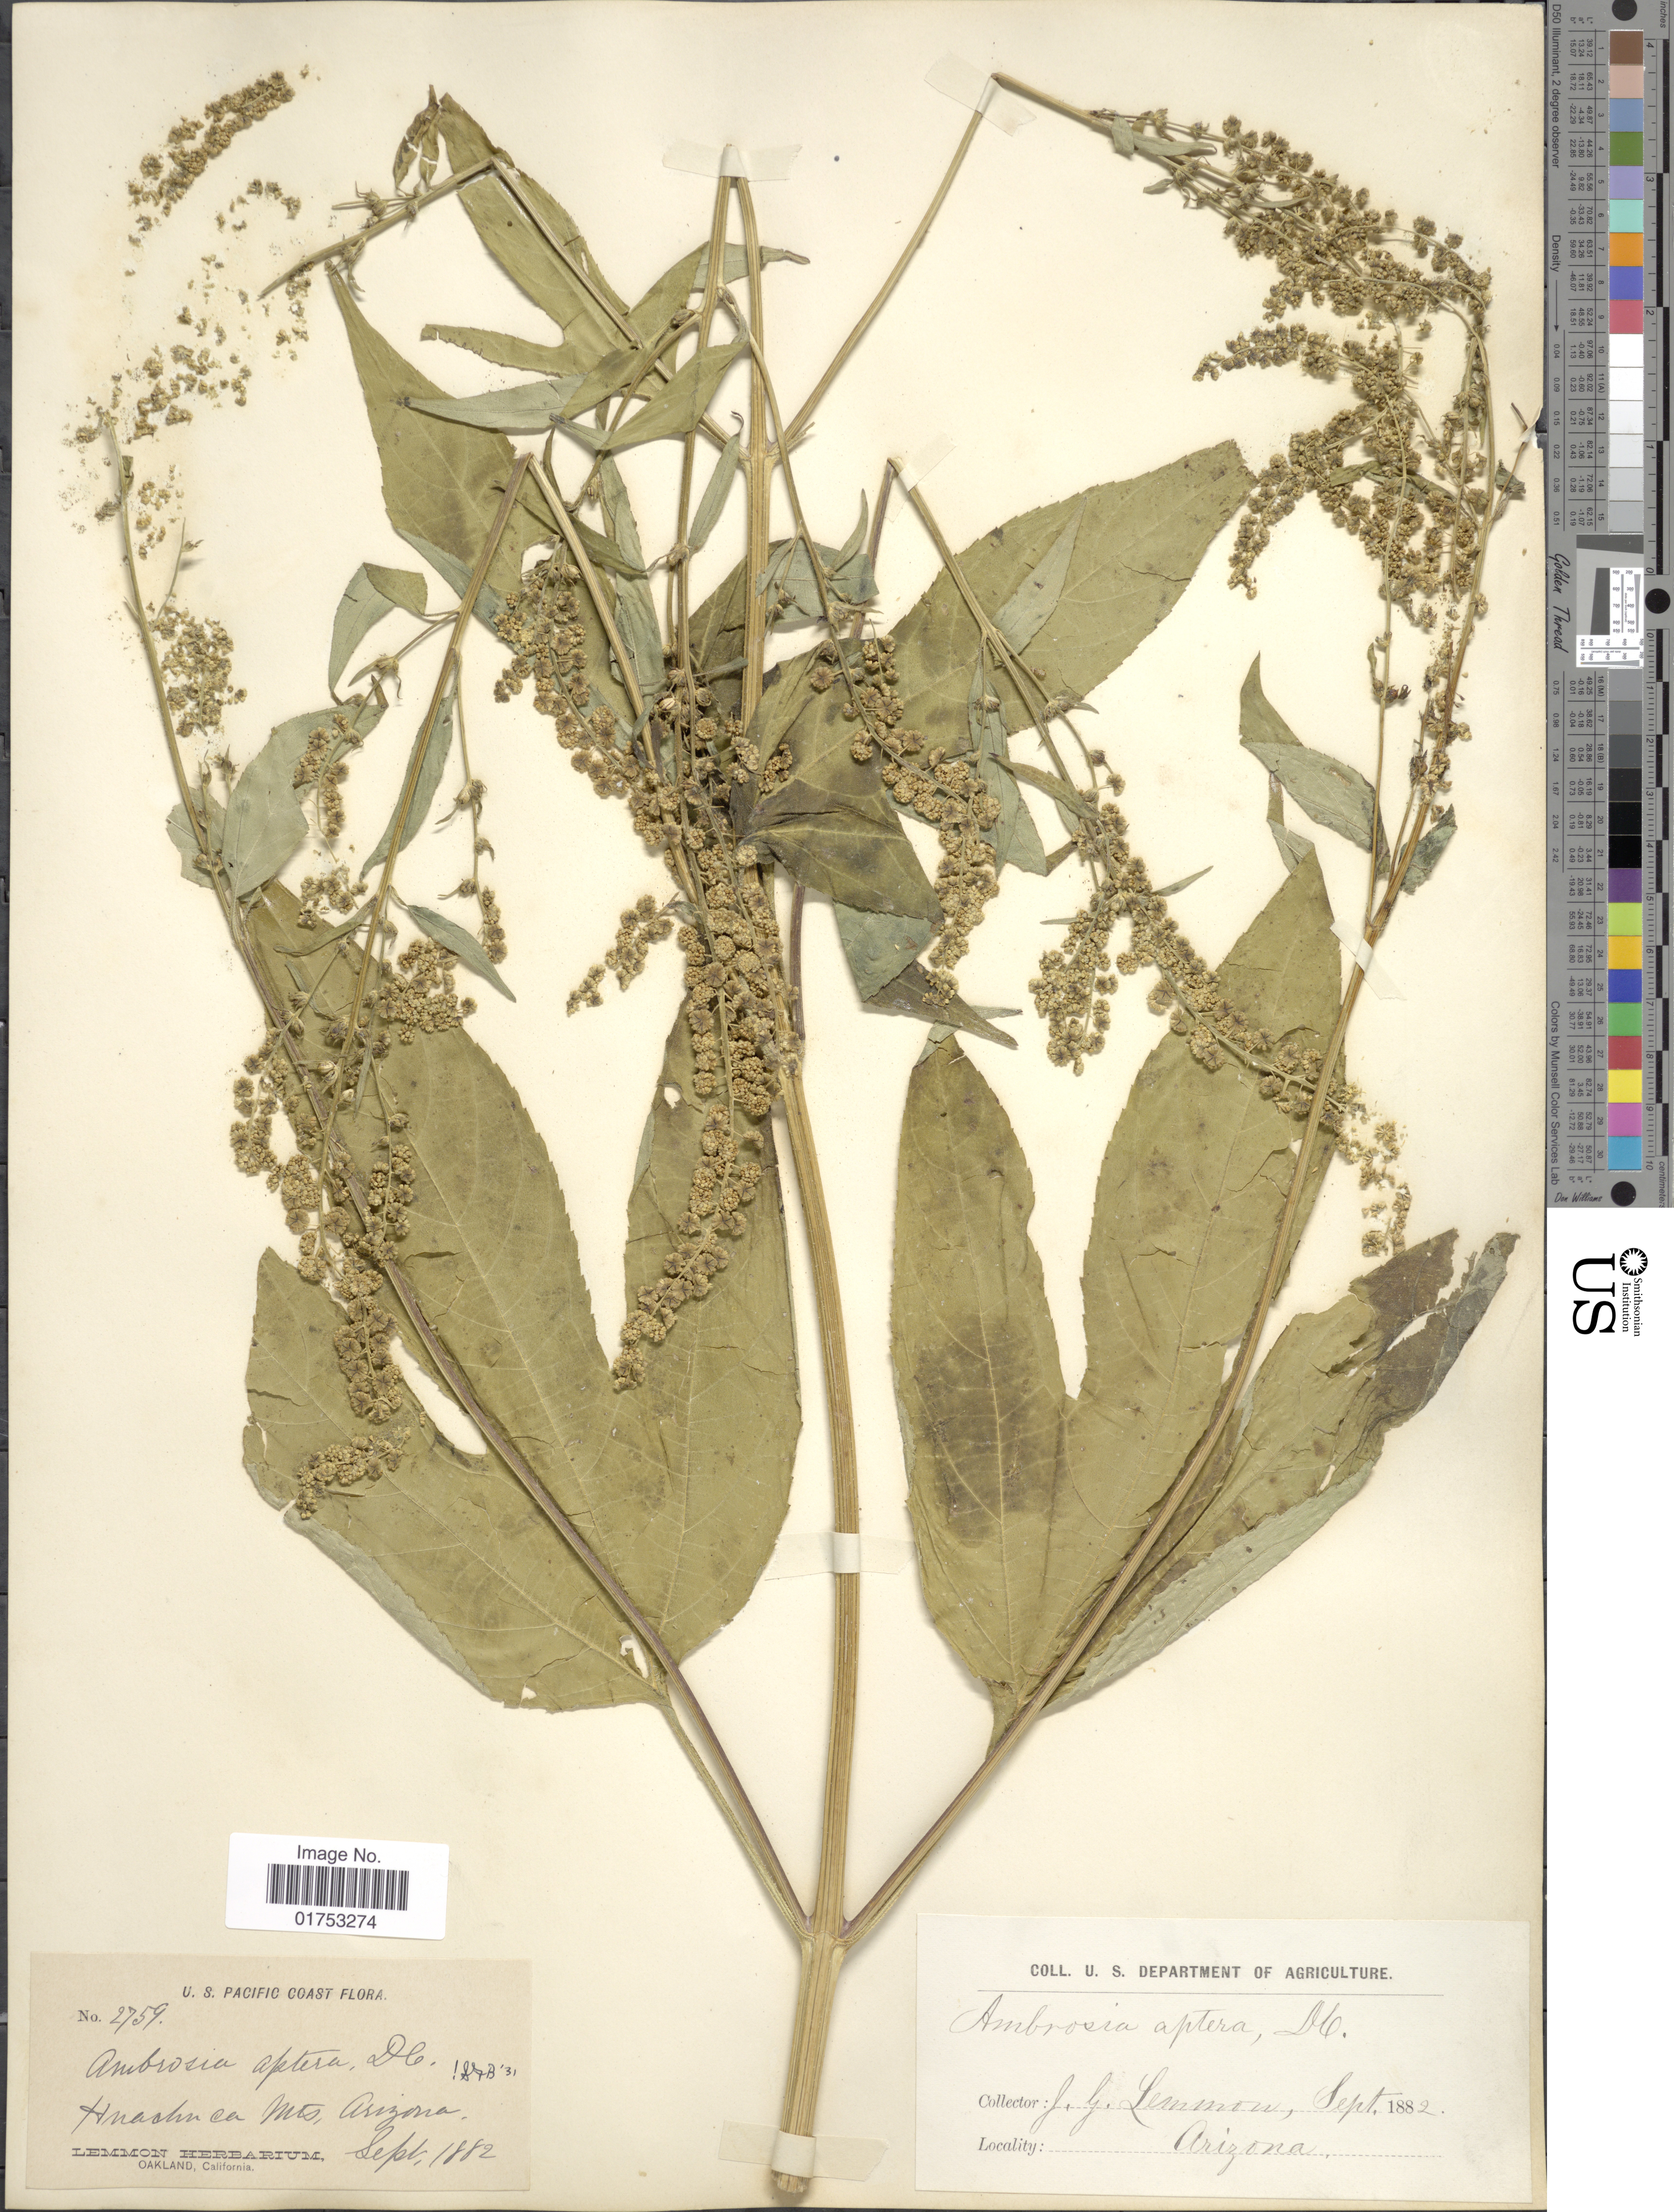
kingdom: Plantae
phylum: Tracheophyta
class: Magnoliopsida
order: Asterales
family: Asteraceae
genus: Ambrosia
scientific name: Ambrosia aptera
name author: (DC.) DC.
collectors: J. Lemmon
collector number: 2759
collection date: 1882-09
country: United States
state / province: Arizona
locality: U. S. Pacific Coast, Huachuca Mts.